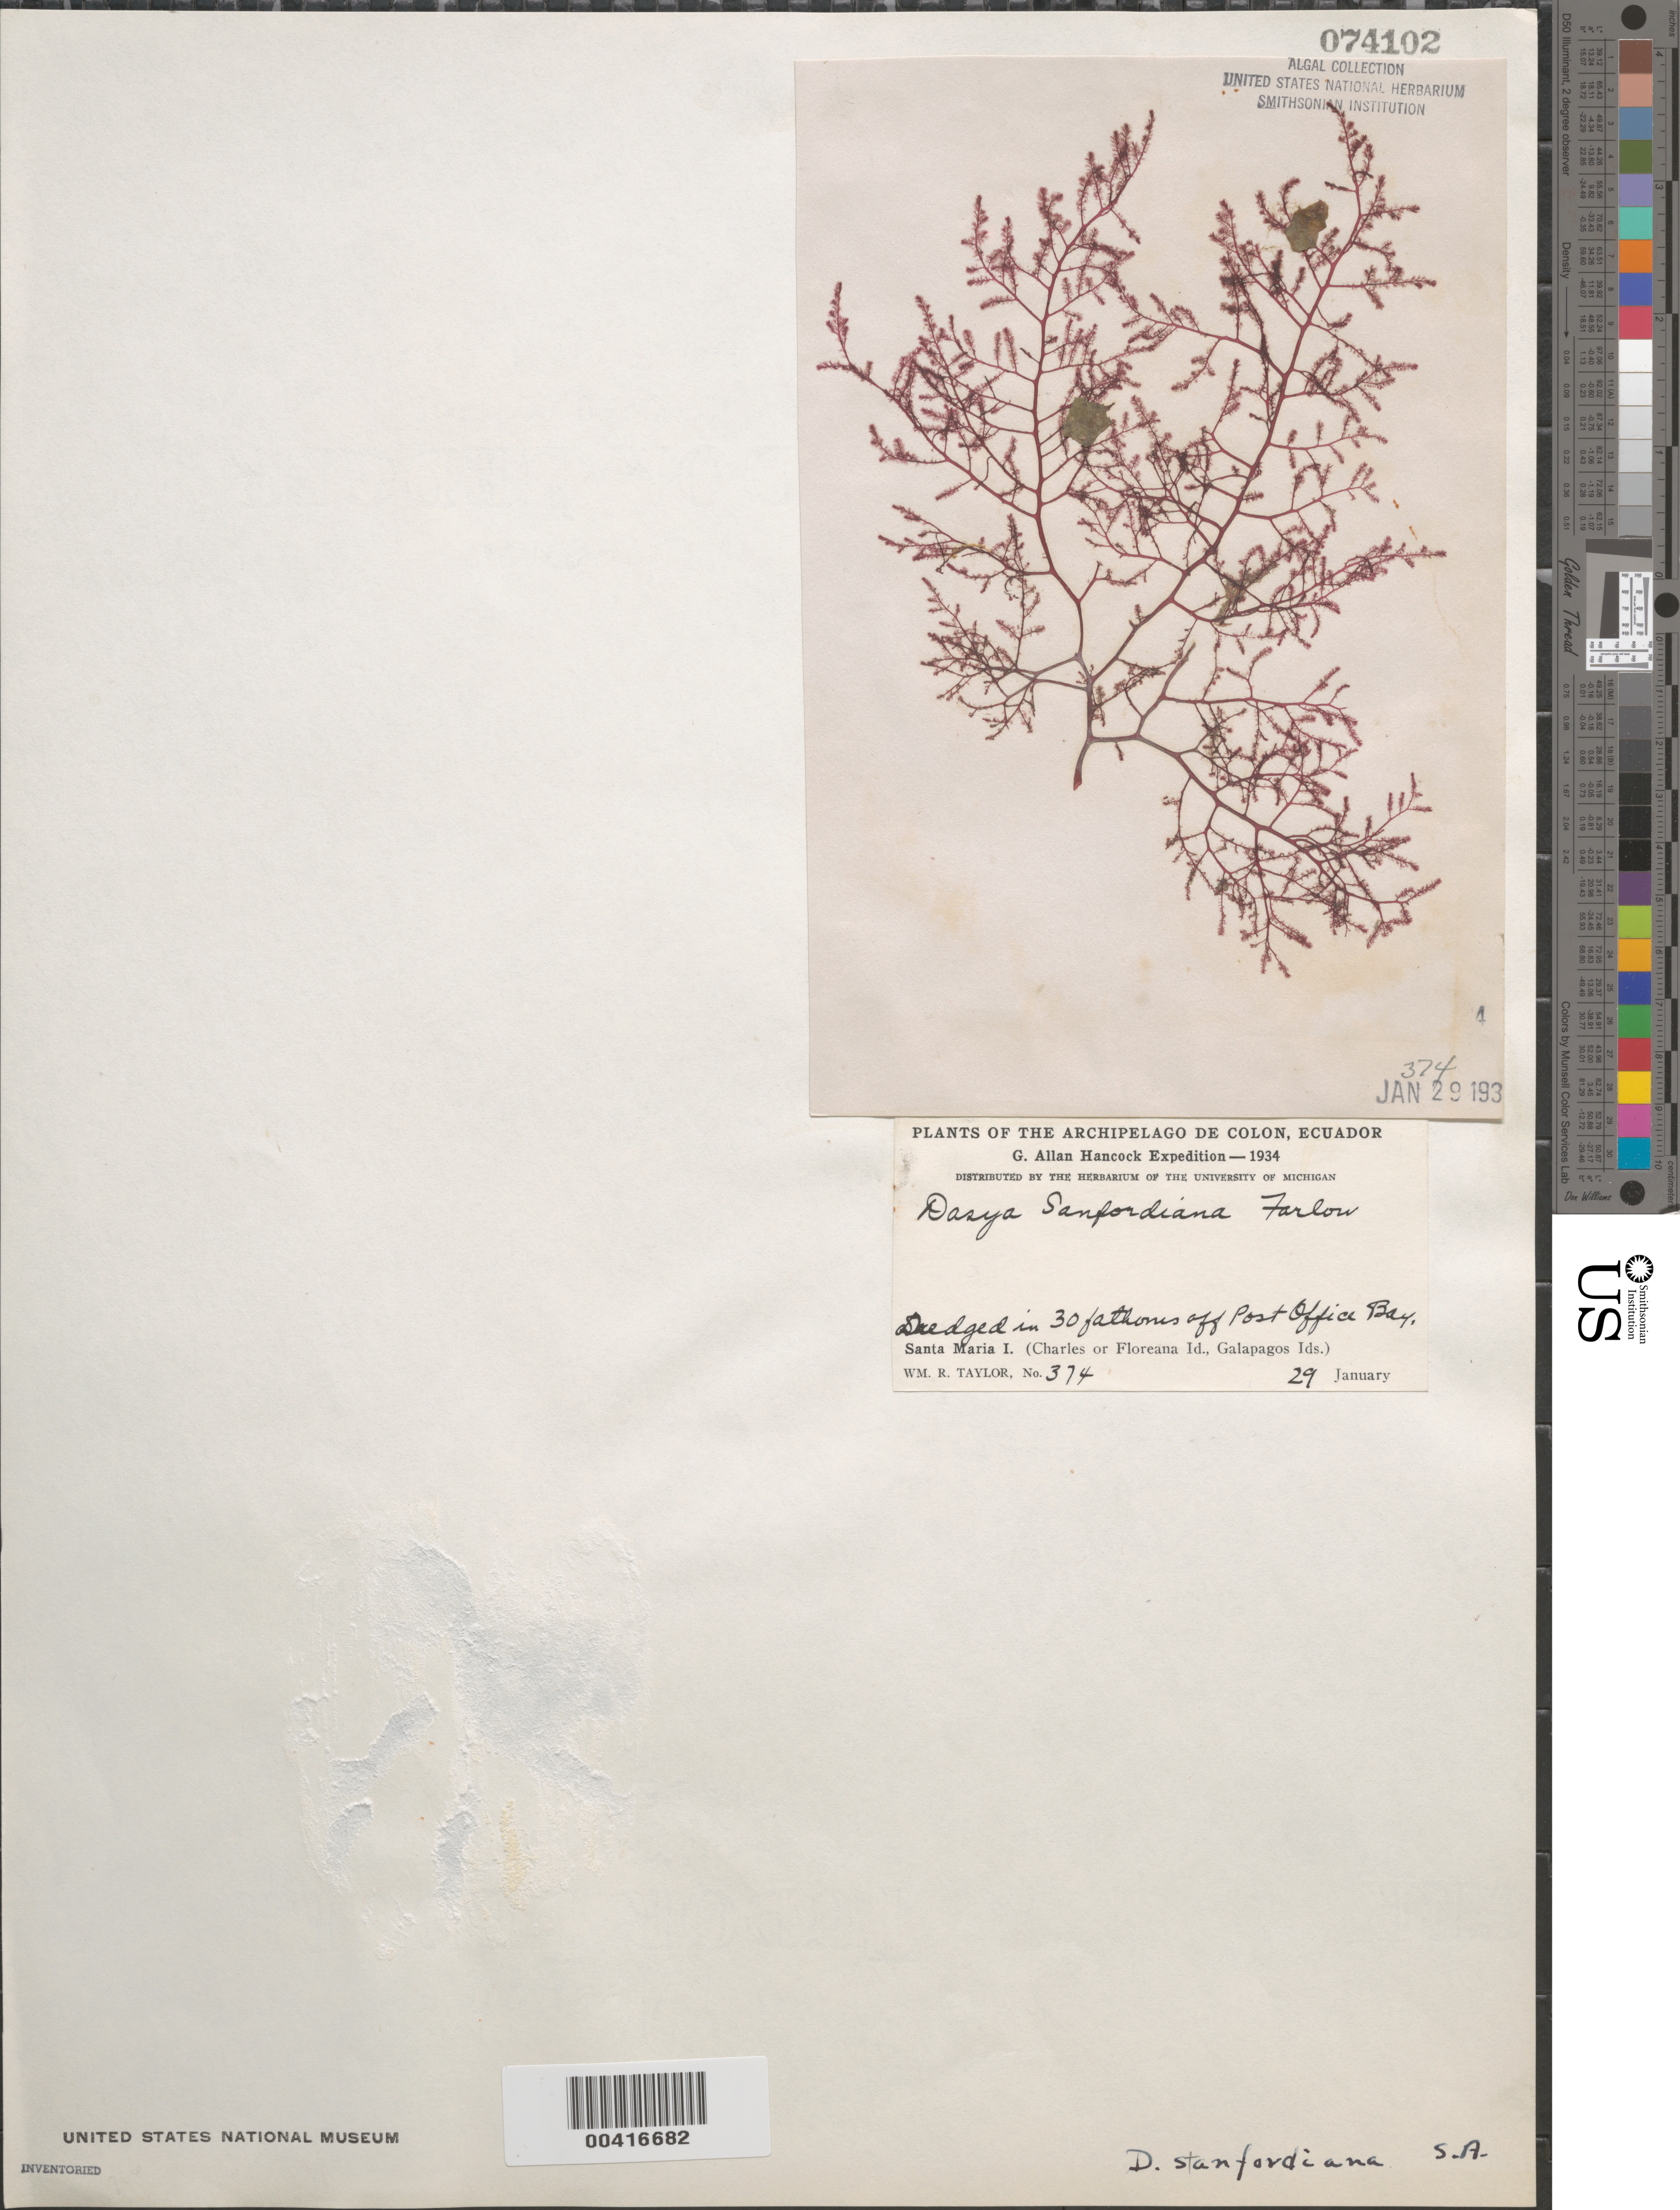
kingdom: Plantae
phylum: Rhodophyta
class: Florideophyceae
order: Ceramiales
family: Dasyaceae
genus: Dasya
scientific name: Dasya pedicellata subsp. stanfordiana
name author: J.N. Norris & K.E. Bucher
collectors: W. R. Taylor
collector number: WRT 34-374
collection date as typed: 29 Jan 1934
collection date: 1934-01-29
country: Ecuador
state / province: Colón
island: Floreana [Charles, Santa Maria]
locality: Off Post Office Bay.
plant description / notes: G. Allan Hancock Expedition, 1934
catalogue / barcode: US 74102